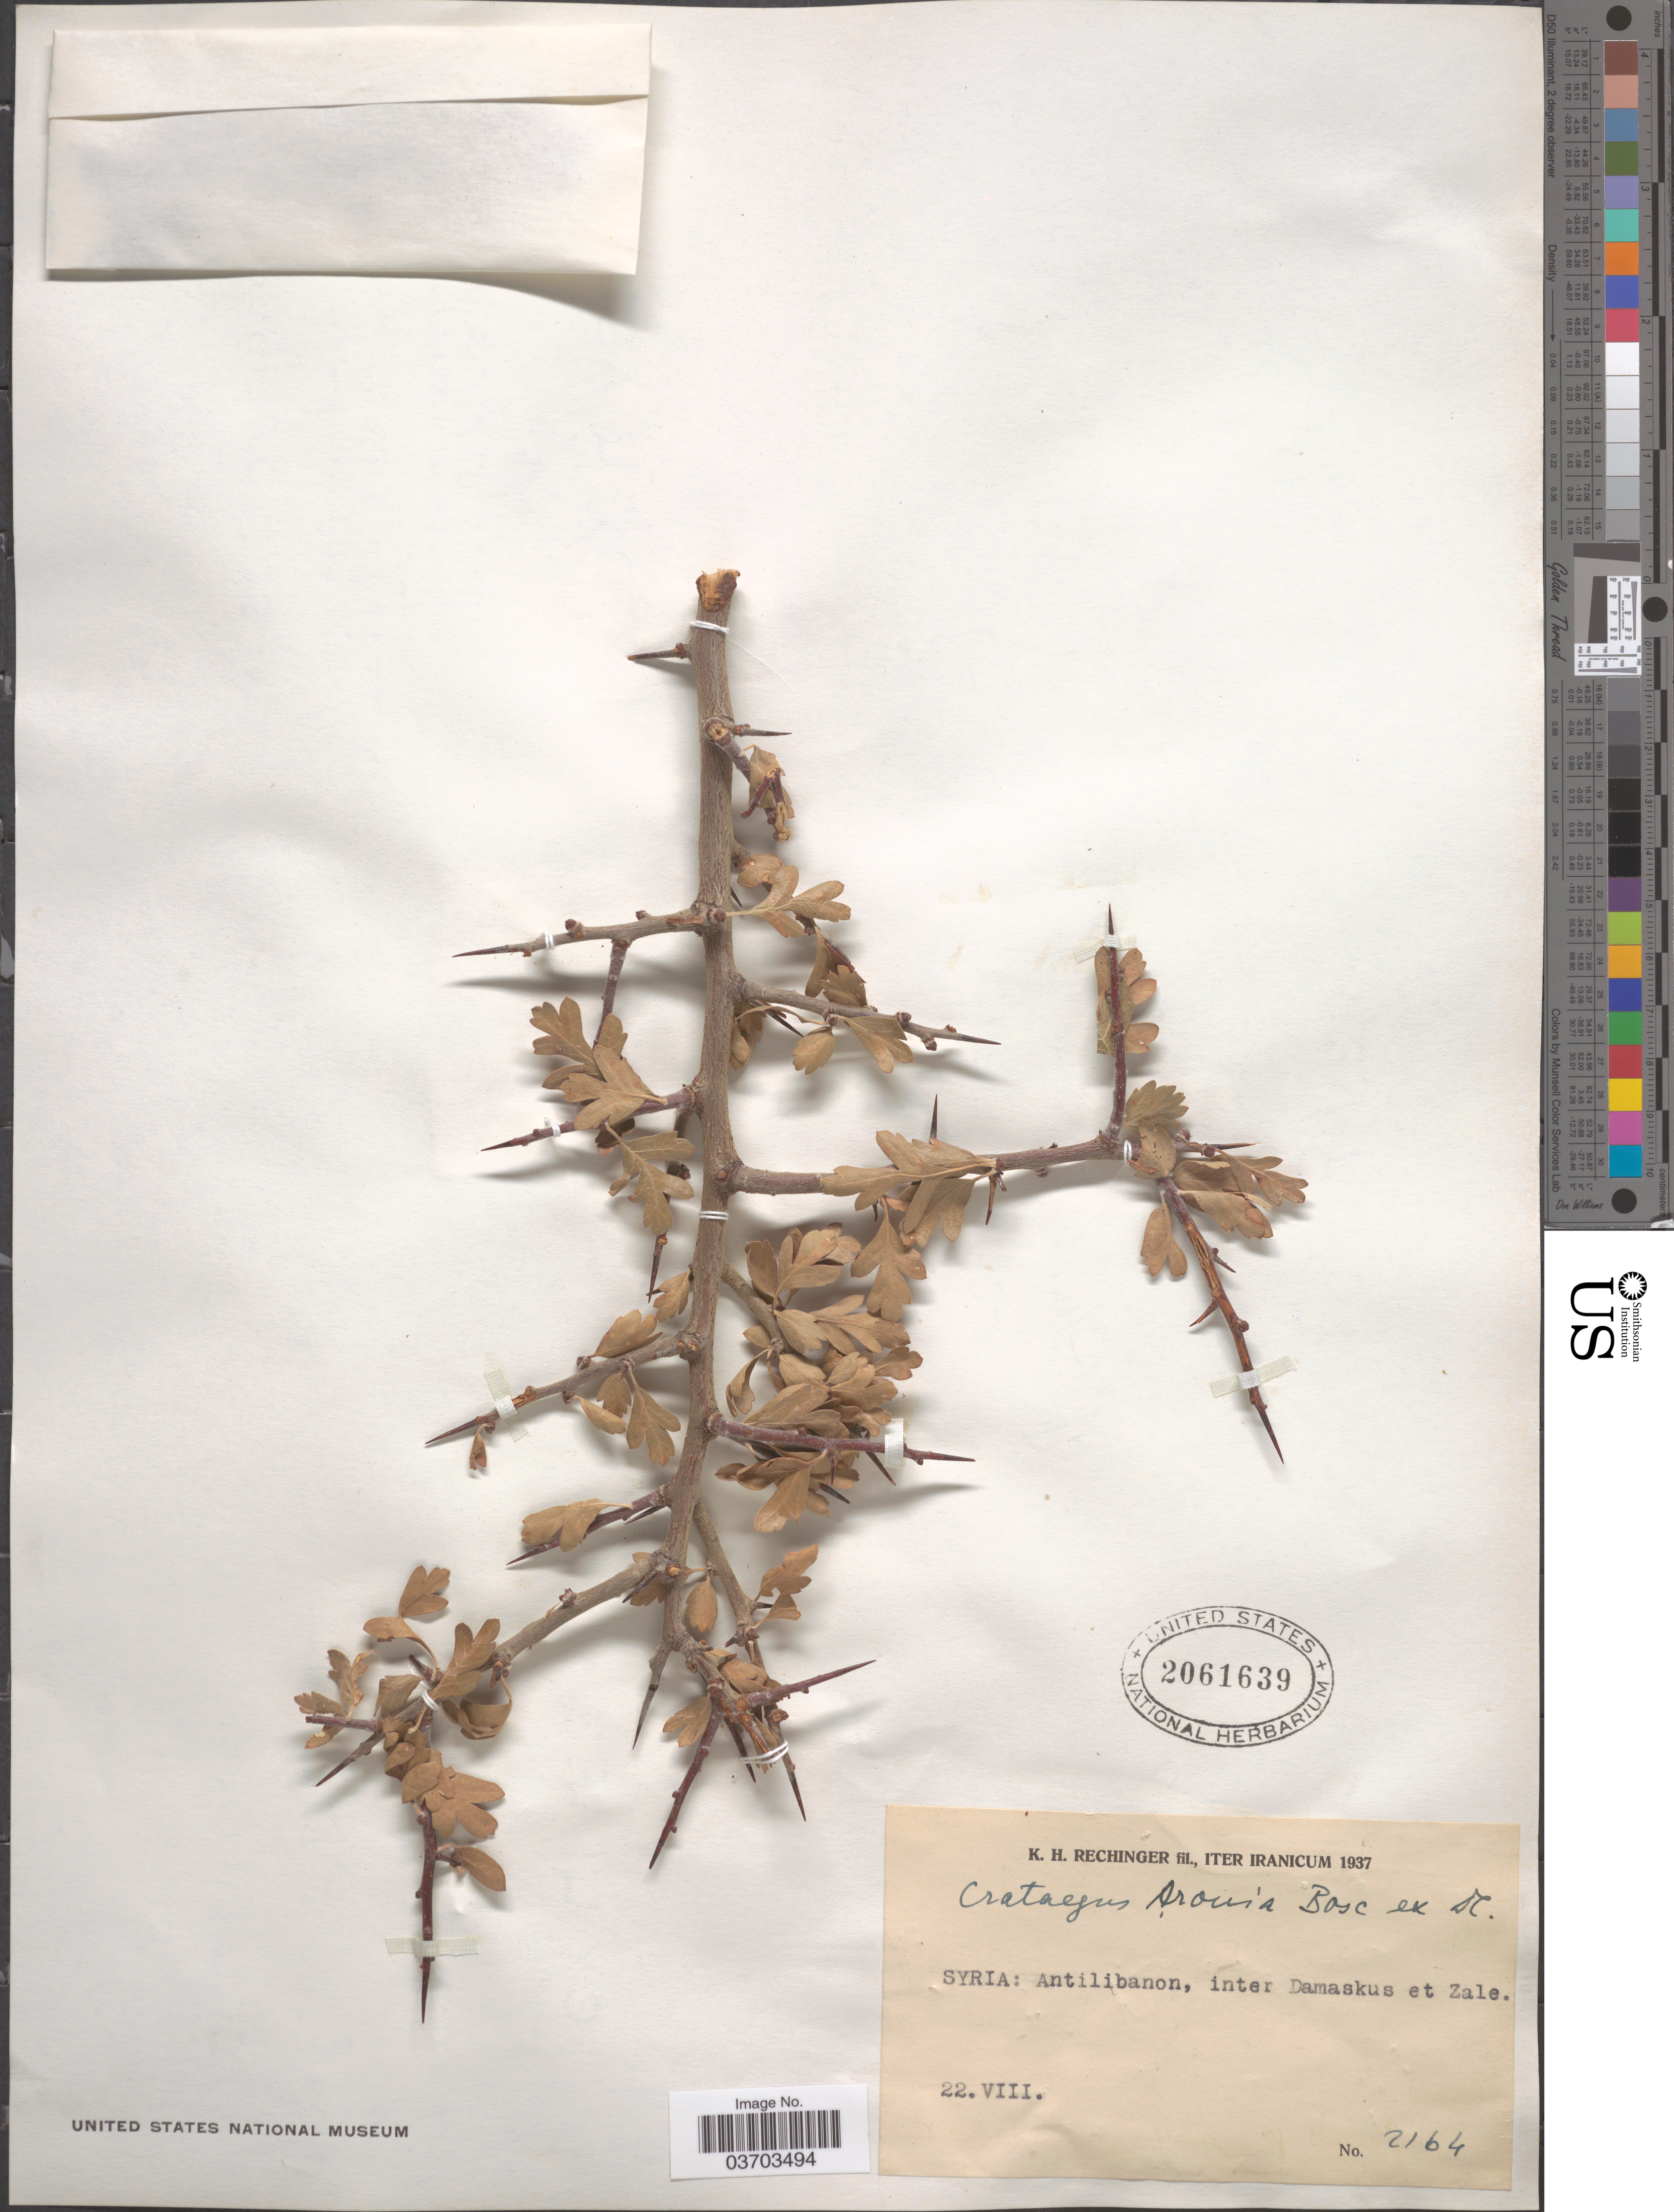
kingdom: Plantae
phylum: Tracheophyta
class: Magnoliopsida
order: Rosales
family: Rosaceae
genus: Crataegus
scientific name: Crataegus azarolus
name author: L.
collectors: K. H. Rechinger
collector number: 2164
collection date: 1937-08-22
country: Syria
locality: Iter Iranicum [unsure placement] Antilibanon, inter Damaskus et Zale.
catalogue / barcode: US 2061639